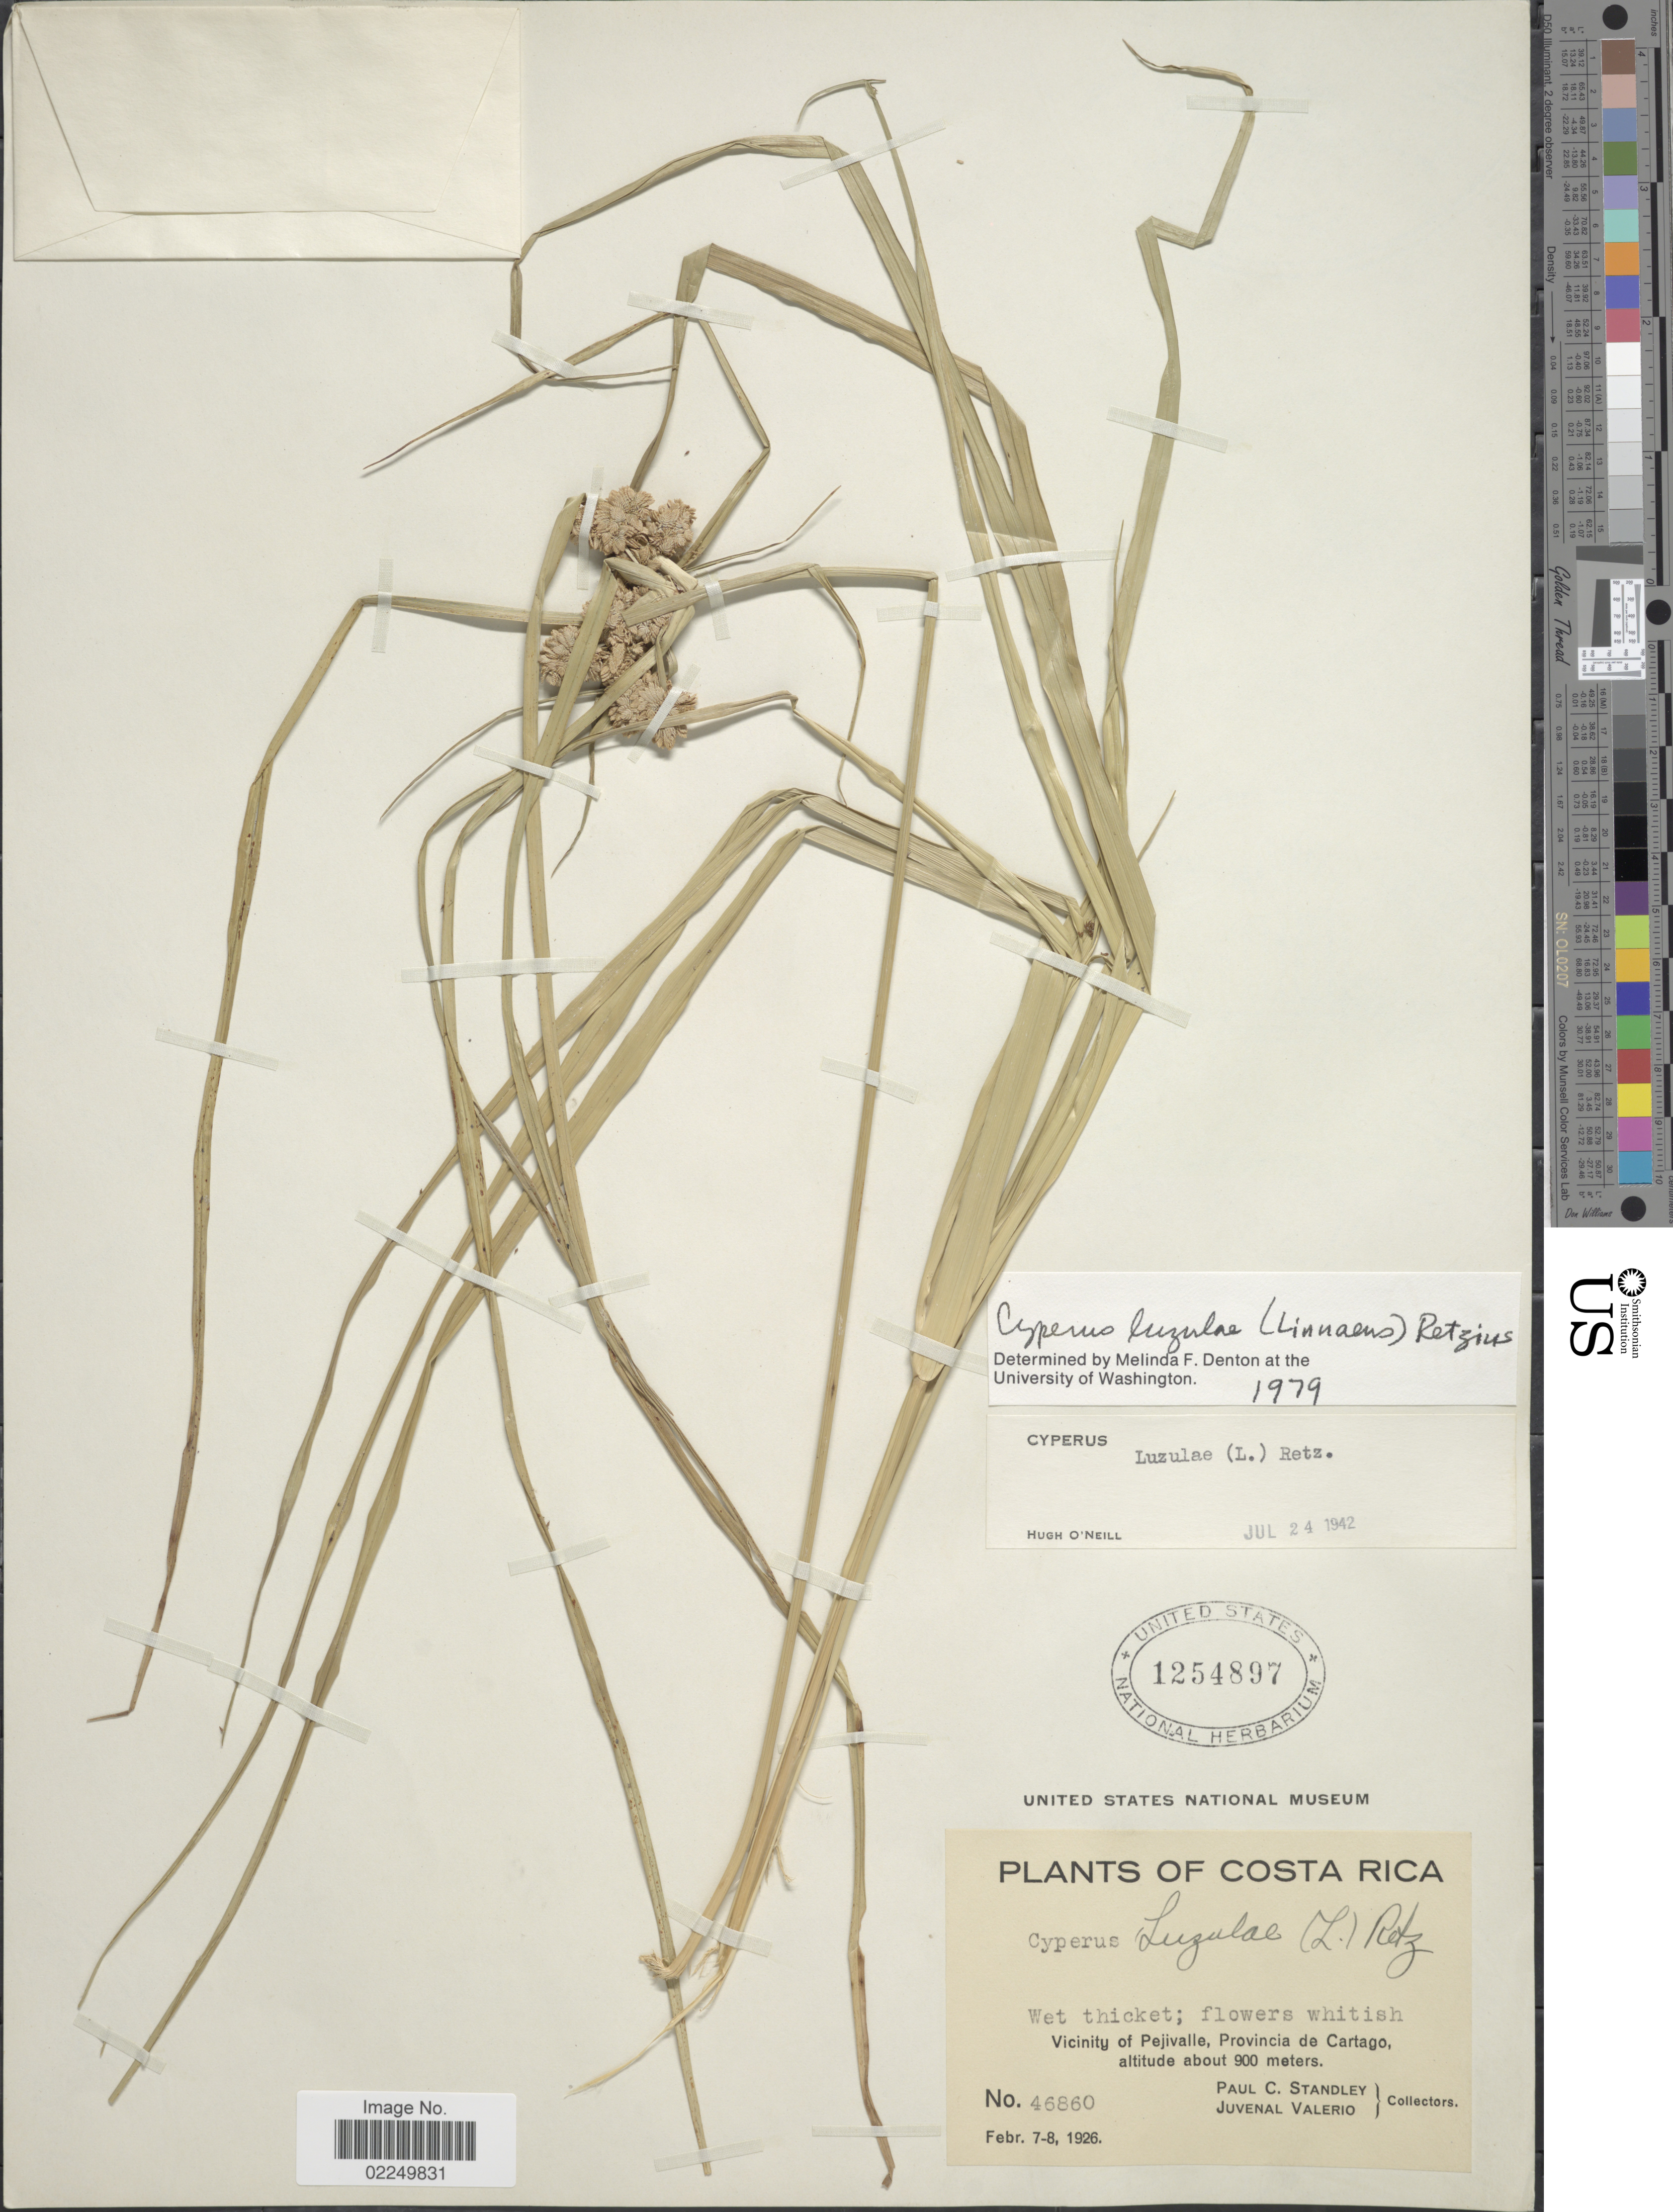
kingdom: Plantae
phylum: Tracheophyta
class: Liliopsida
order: Poales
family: Cyperaceae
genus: Cyperus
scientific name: Cyperus luzulae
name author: (L.) Rottb. ex Retz.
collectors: P. C. Standley & J. Valerio R.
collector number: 46860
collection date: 1926-02-07/1926-02-08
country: Costa Rica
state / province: Cartago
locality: Vicinity of Pejivalle, Provincia de Cartago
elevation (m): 900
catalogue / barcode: US 1254897